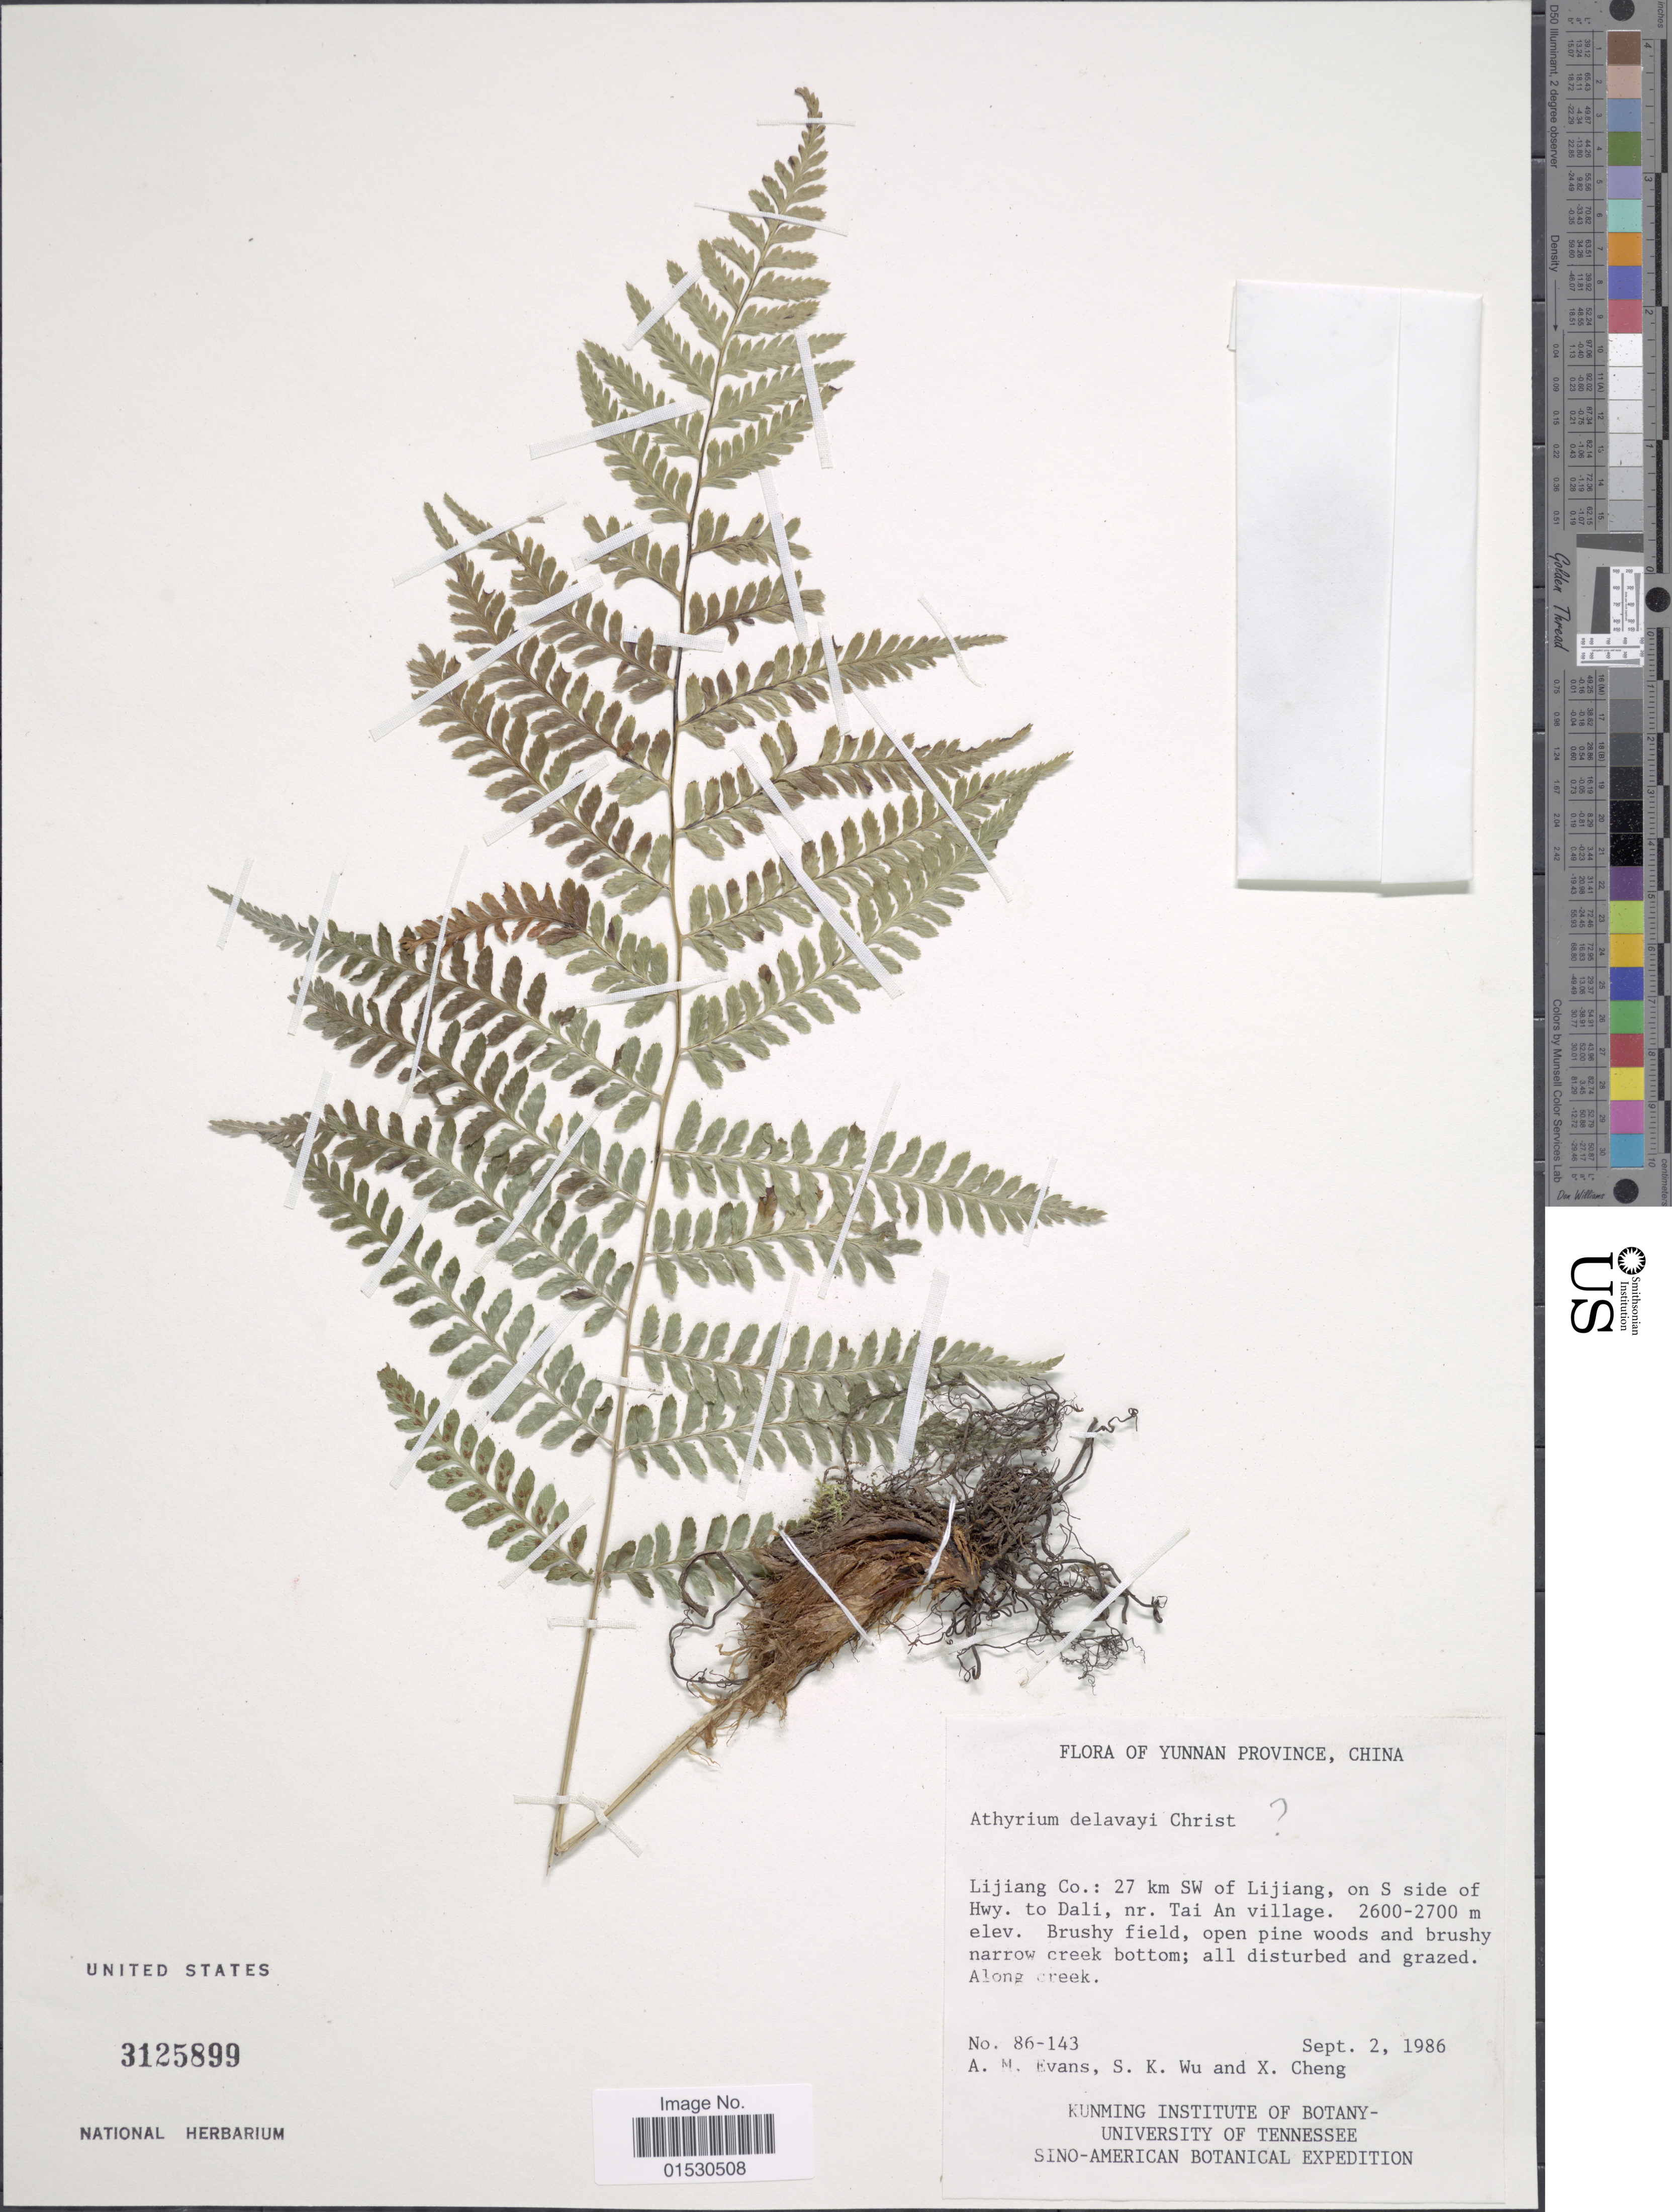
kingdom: Plantae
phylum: Tracheophyta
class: Polypodiopsida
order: Polypodiales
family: Athyriaceae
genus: Athyrium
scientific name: Athyrium delavayi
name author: Christ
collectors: A. M. Evans, S. K. Wu & X. Cheng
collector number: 86-143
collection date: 1986-09-02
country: China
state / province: Yunnan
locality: Lijiang Co: 27 km SW of Lijiang, on S side of Hwy. to Dali, nr. Tai An village. Brushy field, open pine woods and brushy narrow creek bottom; all disturbed and grazed, Along creek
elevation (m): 2600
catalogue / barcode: US 3125899